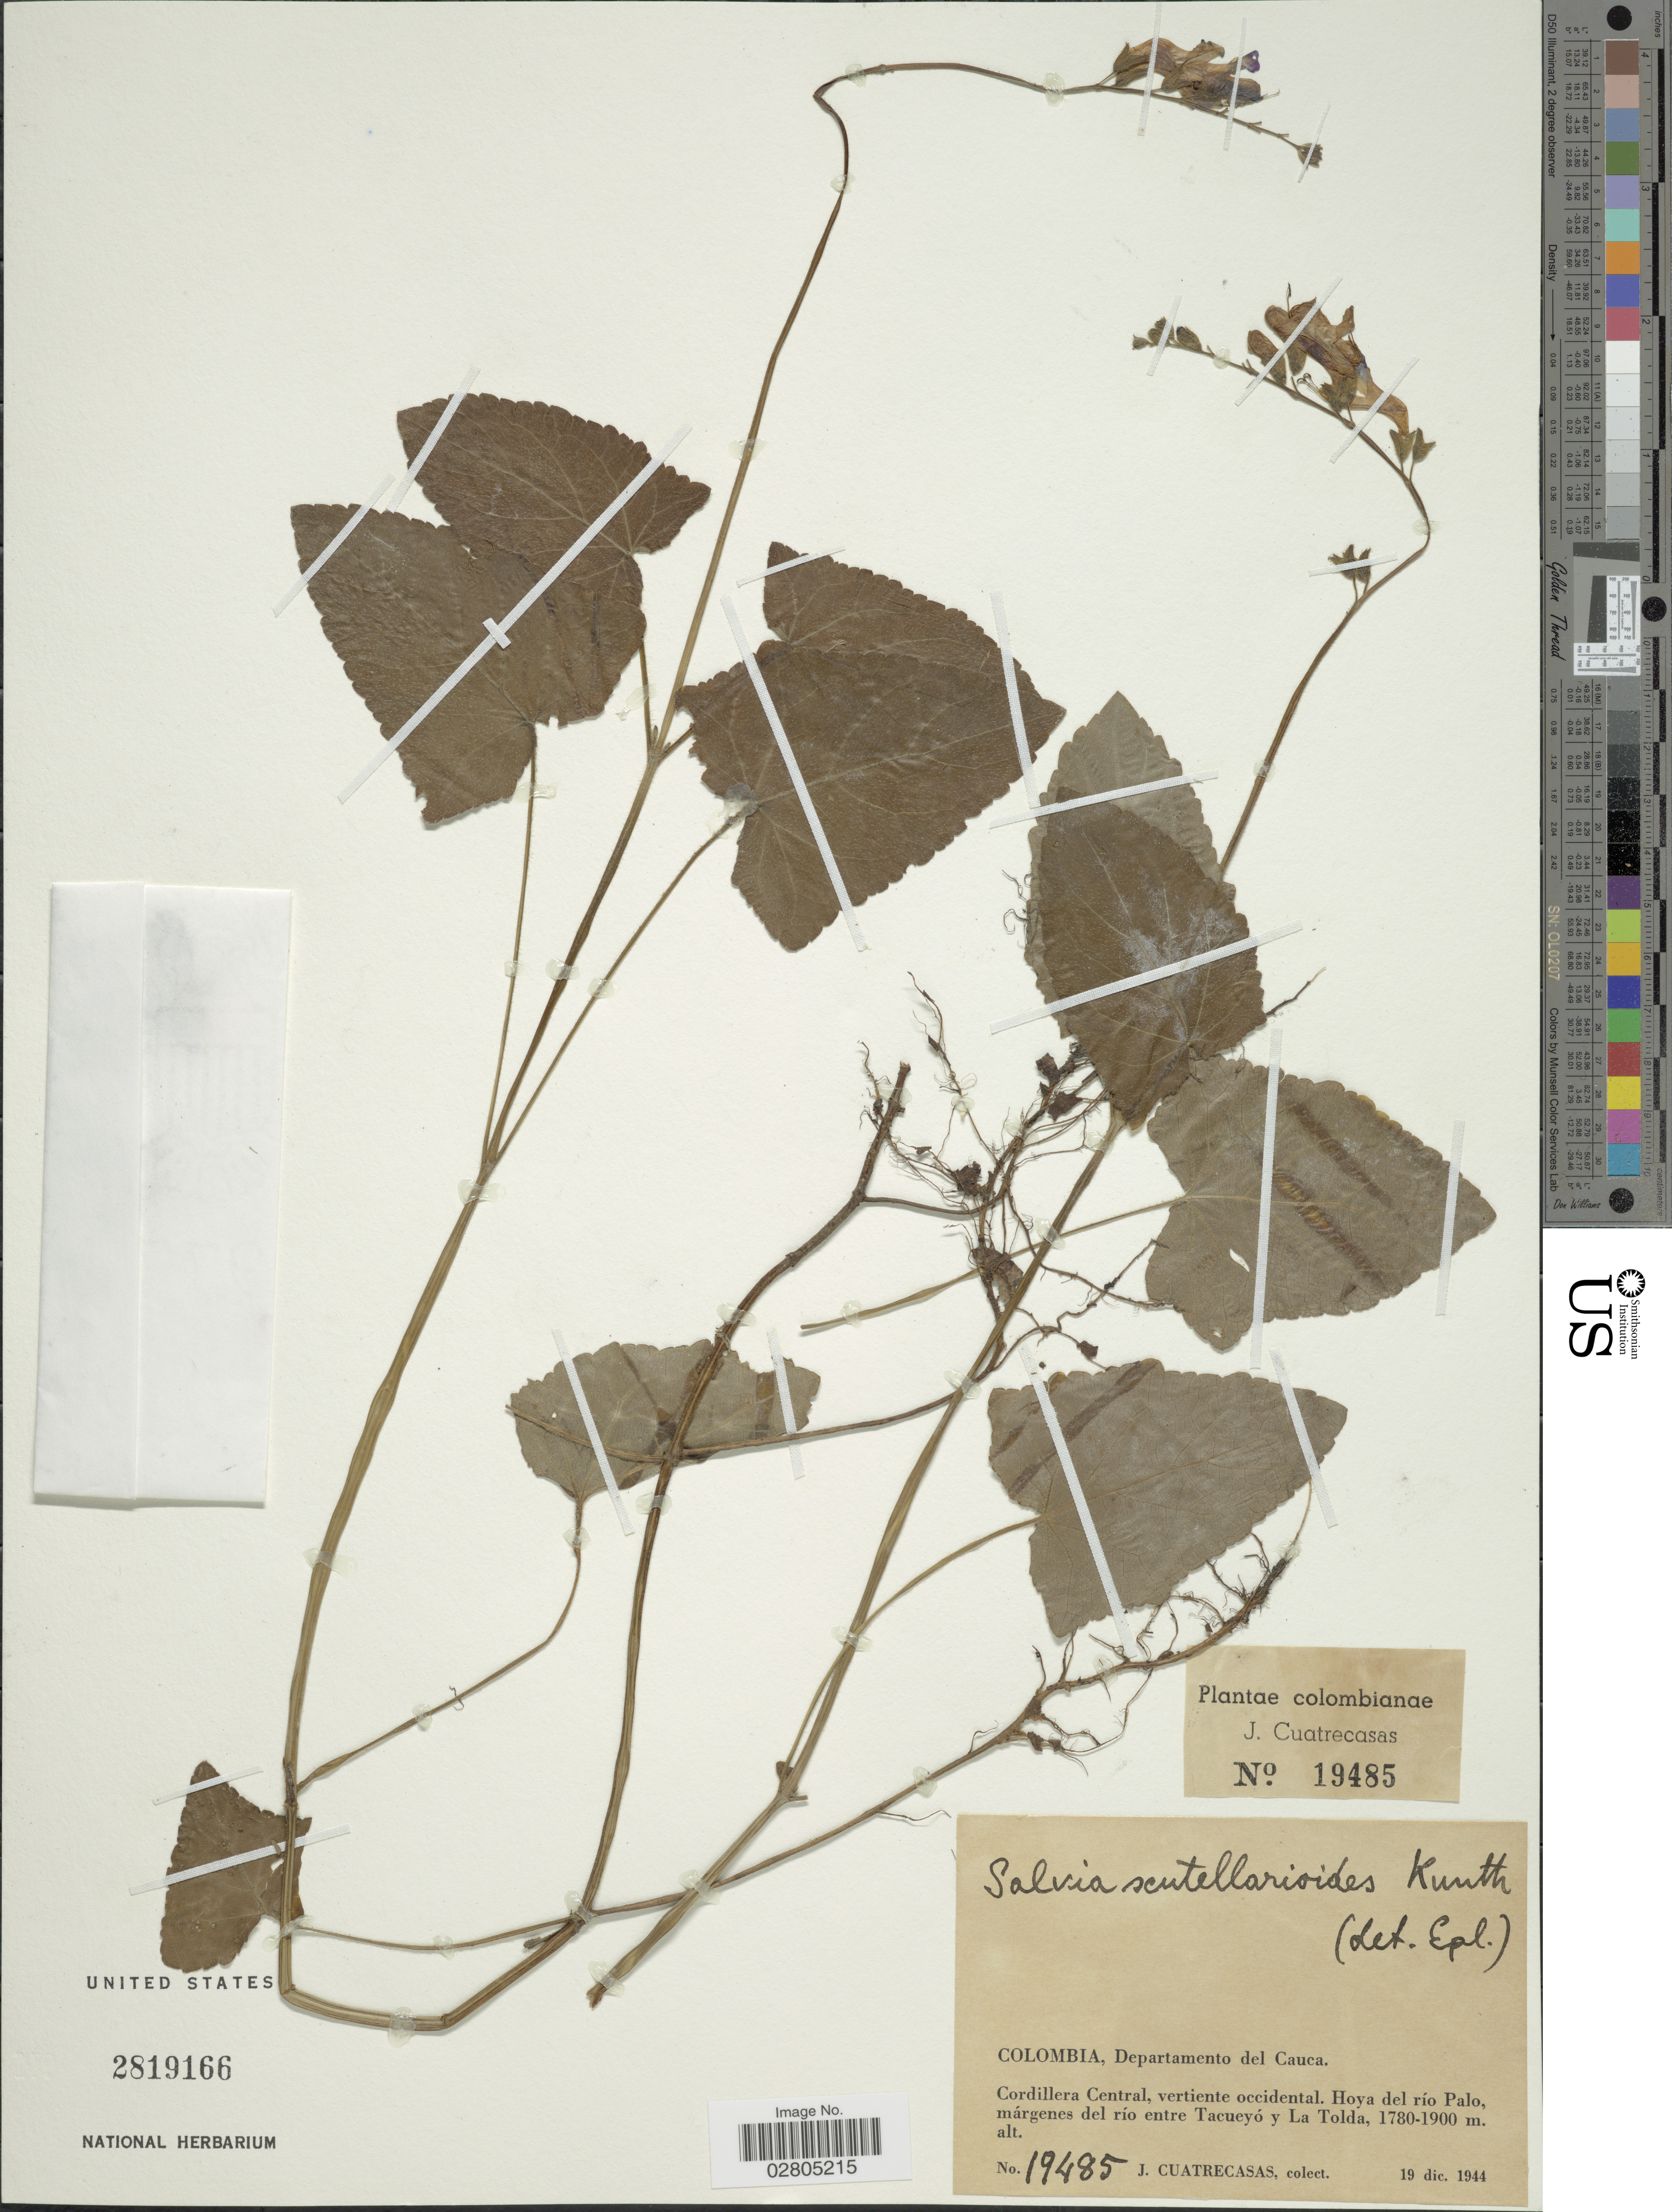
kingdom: Plantae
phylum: Tracheophyta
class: Magnoliopsida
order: Lamiales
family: Lamiaceae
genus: Salvia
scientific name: Salvia scutellarioides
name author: Kunth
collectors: J. Cuatrecasas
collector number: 19485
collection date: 1944-12-19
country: Colombia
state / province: Cauca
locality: Departamento del Cauca, Cordillera Central, vertiente occidental, Hoya del río Palo, márgenes del río entre Tacuéyo y La Tolda.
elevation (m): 1780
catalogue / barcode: US 2819166